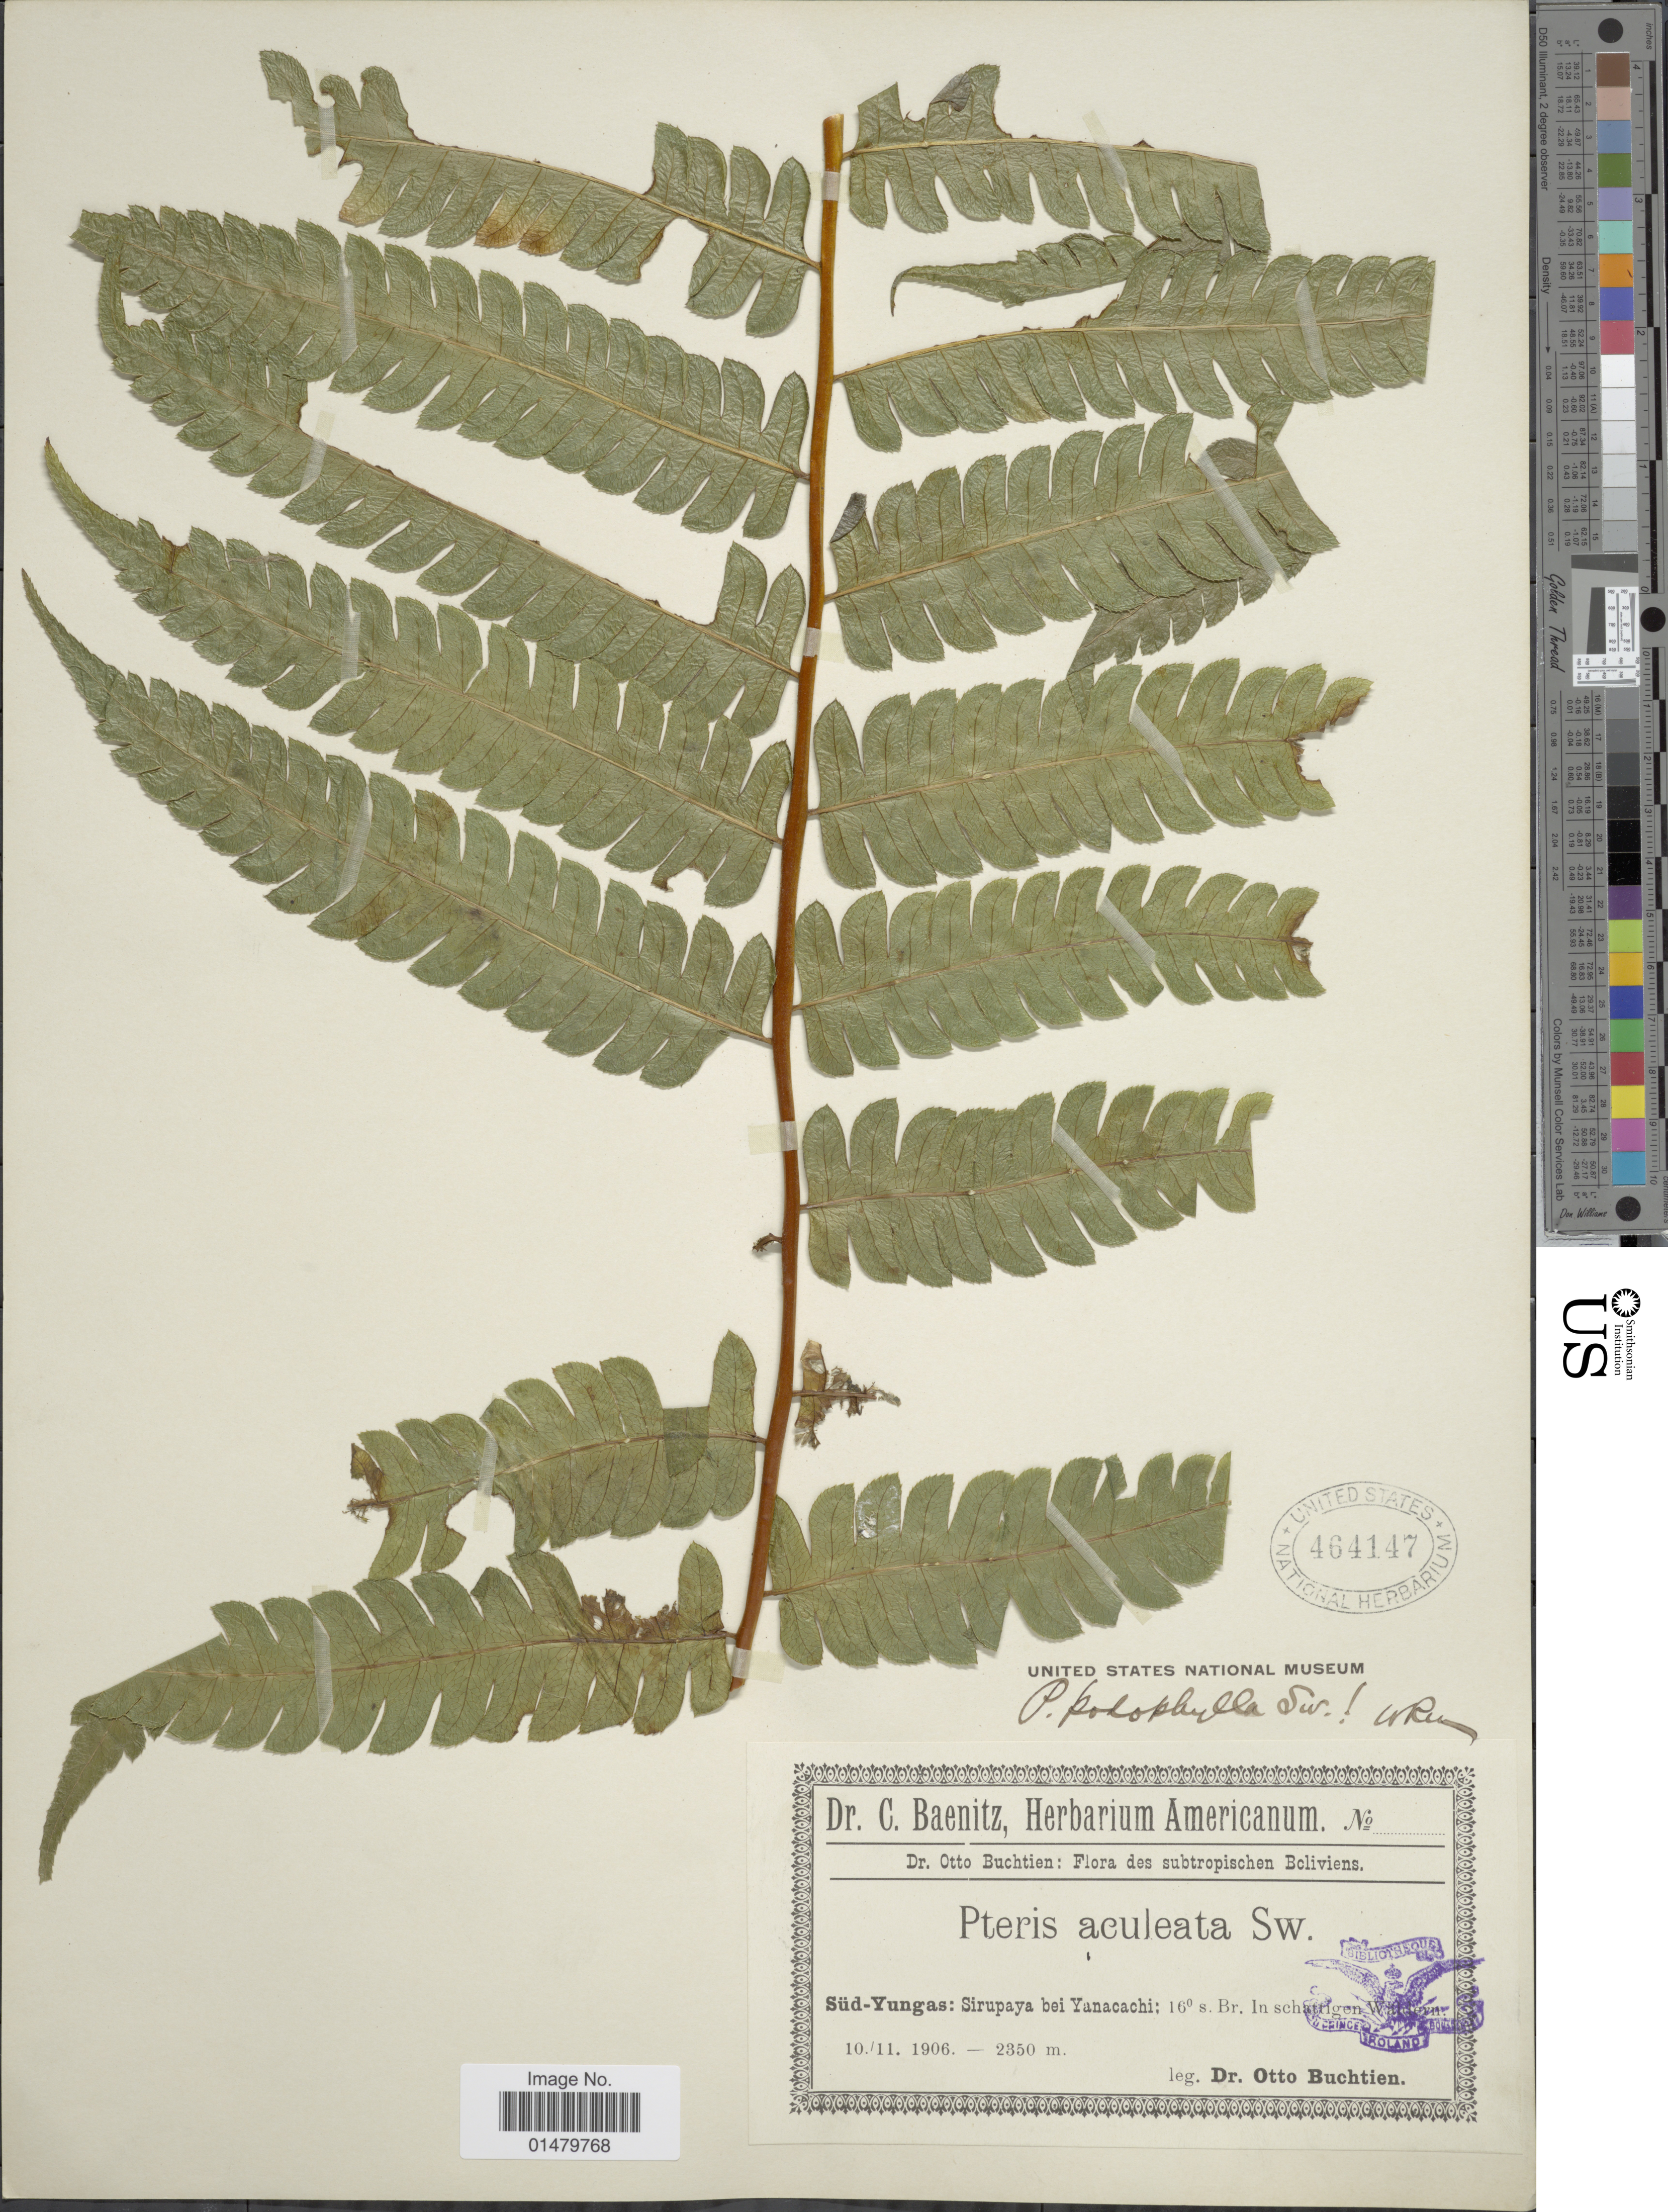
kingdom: Plantae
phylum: Tracheophyta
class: Polypodiopsida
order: Polypodiales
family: Pteridaceae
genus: Pteris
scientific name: Pteris podophylla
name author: Sw.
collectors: O. Buchtien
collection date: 1906-11-10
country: Bolivia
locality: Sud-Yungas: Sirupaya bei Yanacachi: 16° s. Br.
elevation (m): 2350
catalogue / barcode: US 464147